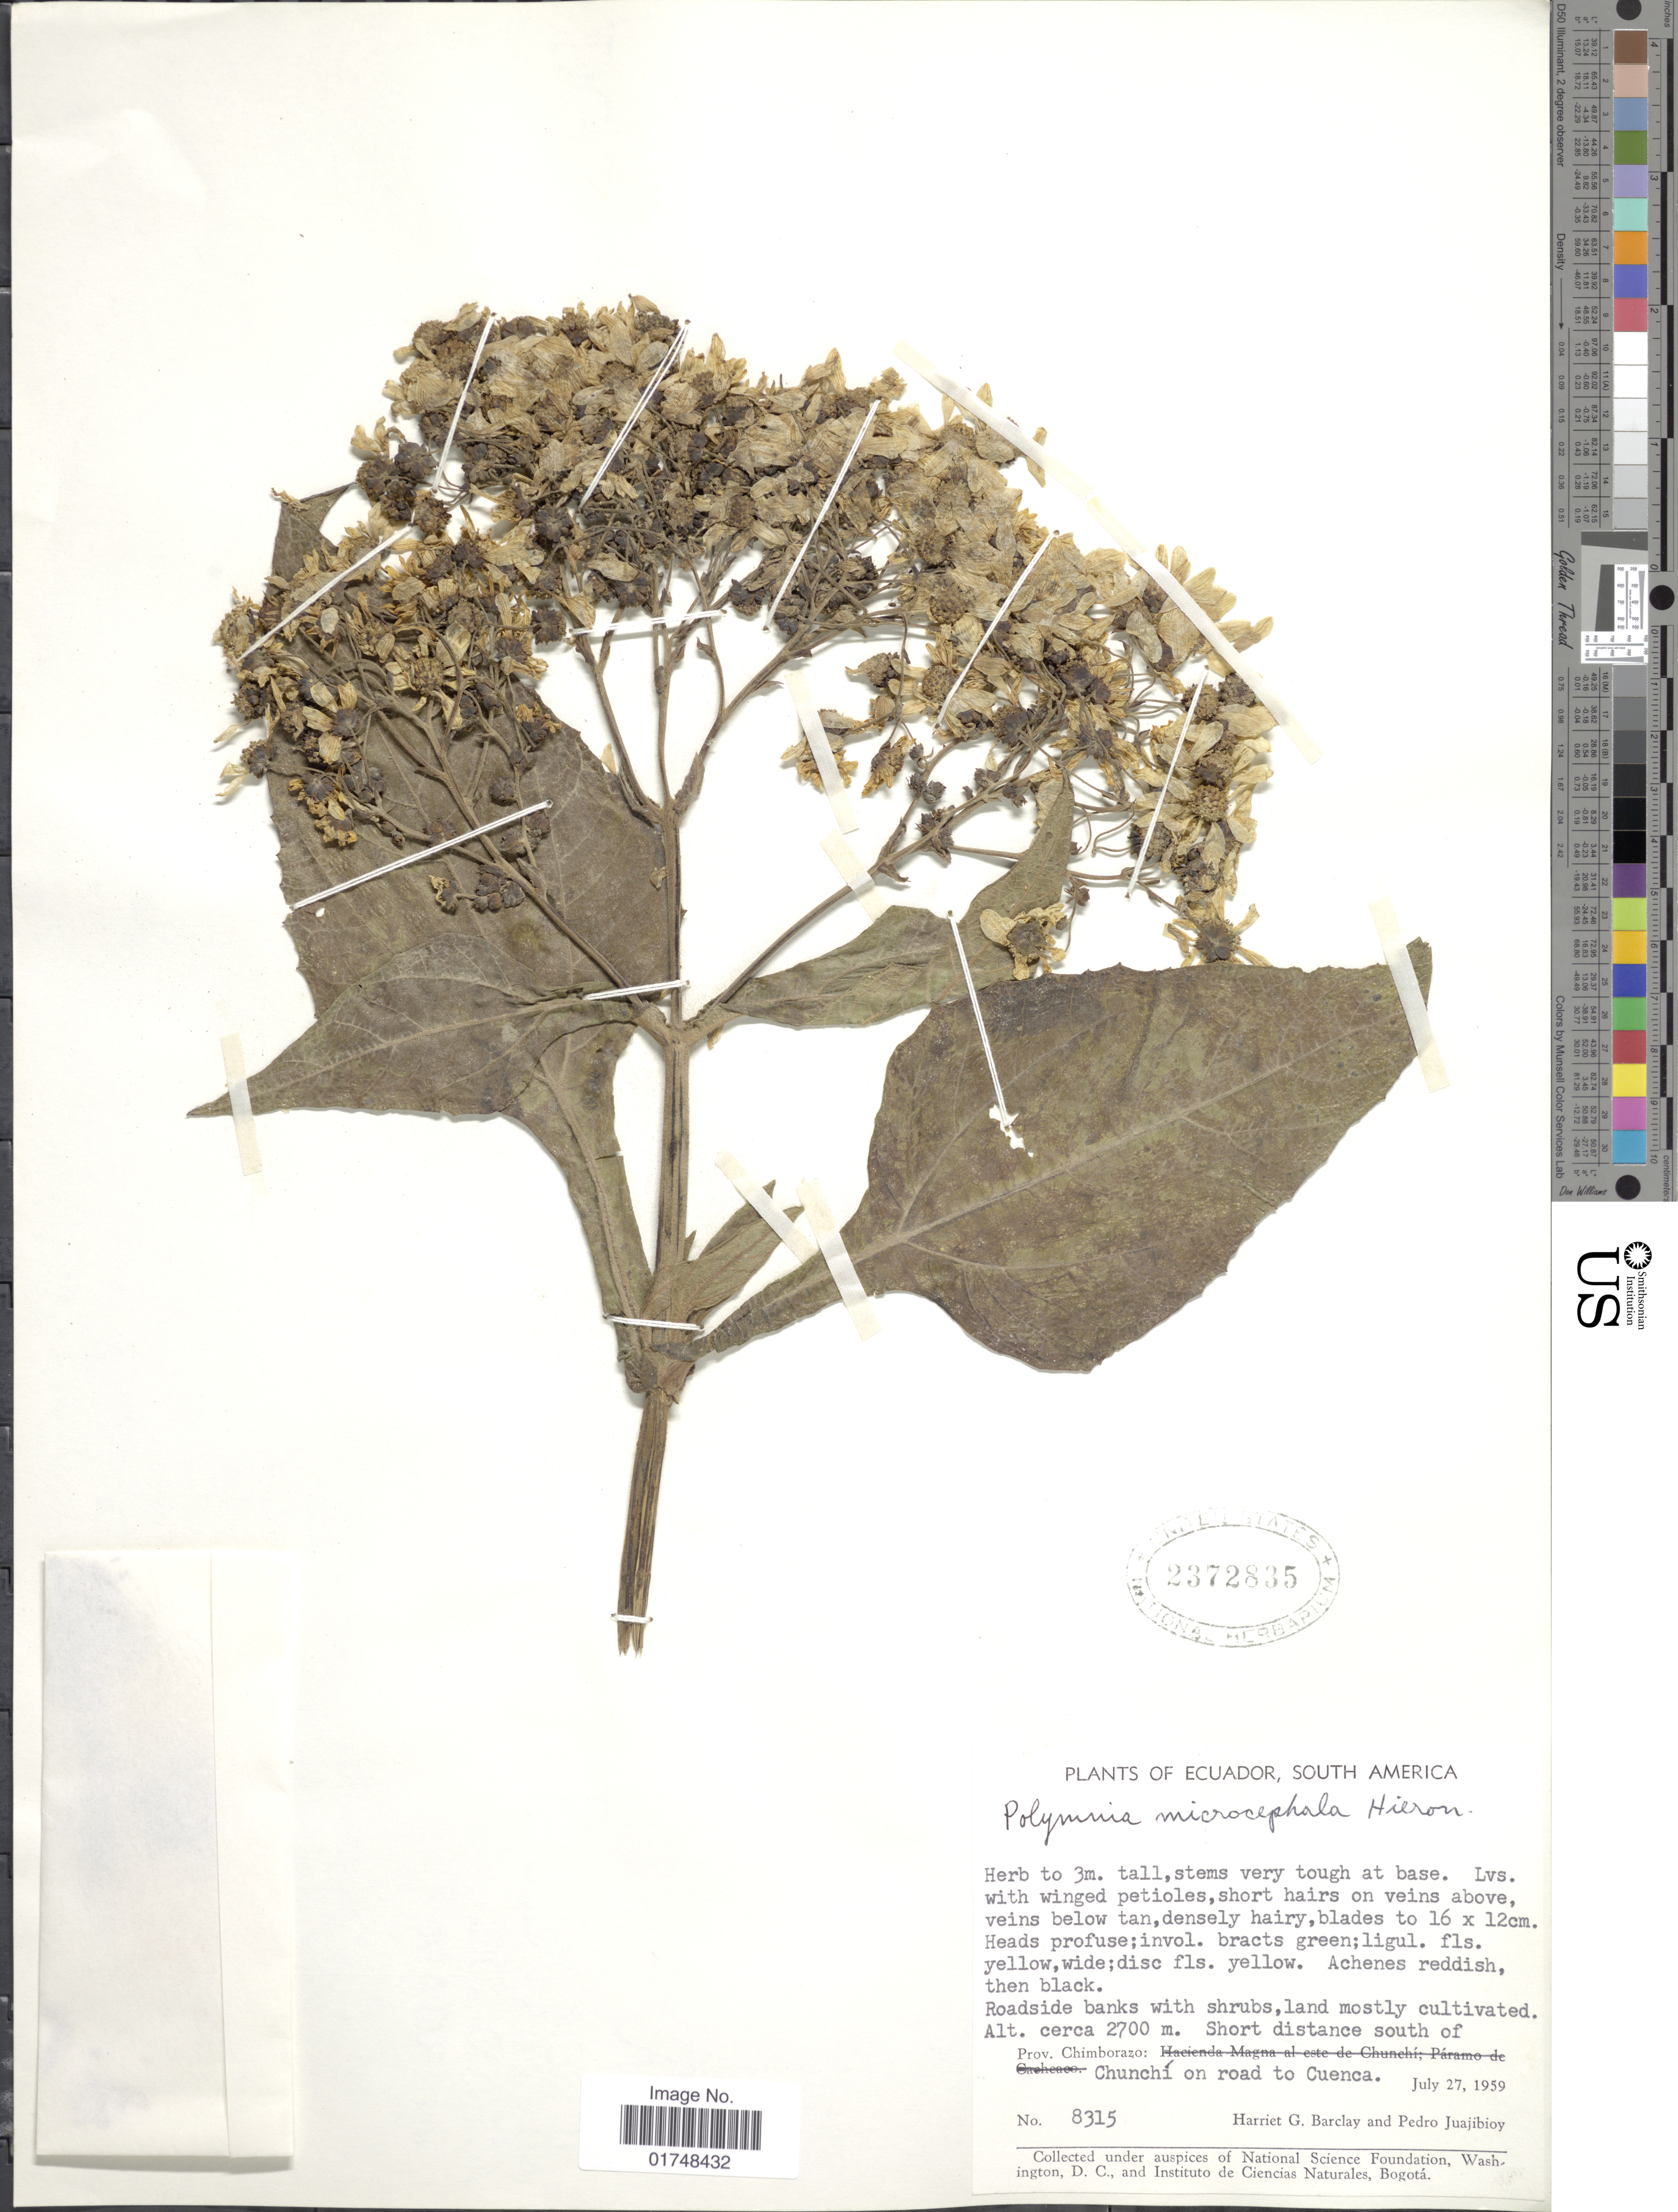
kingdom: Plantae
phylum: Tracheophyta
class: Magnoliopsida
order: Asterales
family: Asteraceae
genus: Smallanthus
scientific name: Smallanthus microcephalus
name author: (Hieron.) H. Rob.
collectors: H. G. Barclay & P. Juajibioy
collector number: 8315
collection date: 1959-07-27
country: Ecuador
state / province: Chimborazo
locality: South America, south of Chunchi on road to Cuenca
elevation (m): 2700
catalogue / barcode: US 2372835